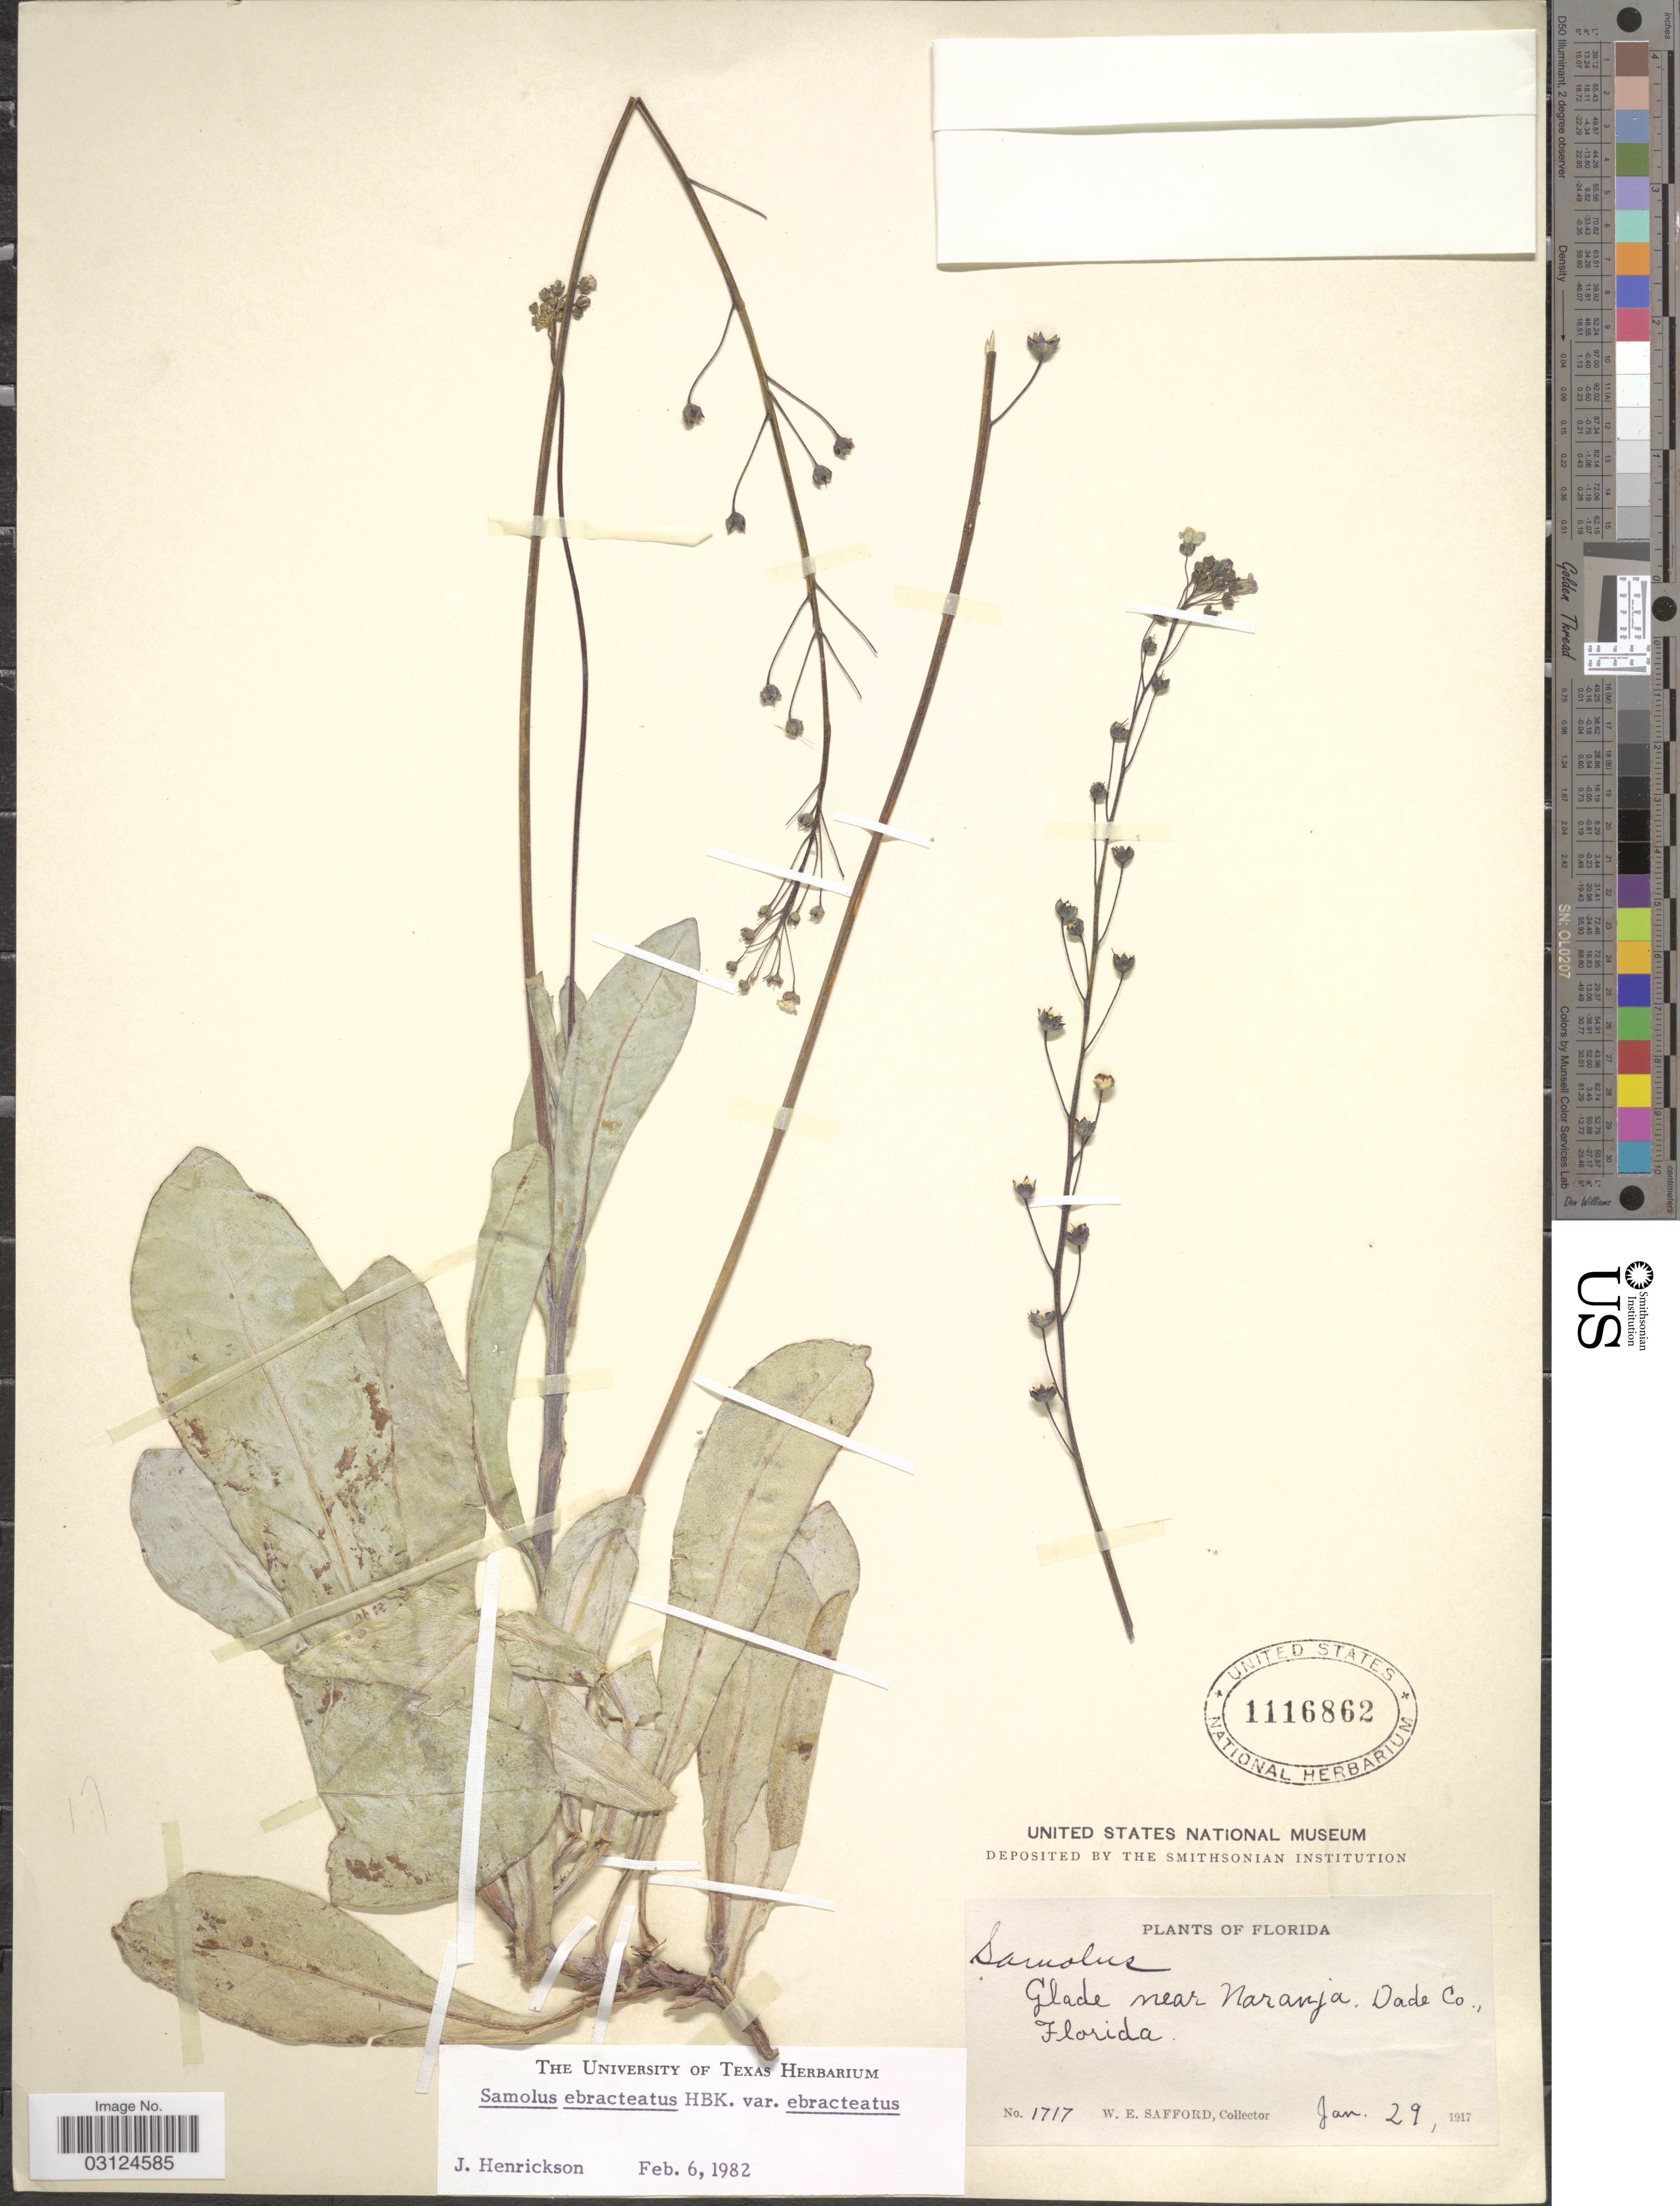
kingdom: Plantae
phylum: Tracheophyta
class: Magnoliopsida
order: Ericales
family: Primulaceae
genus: Samolus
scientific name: Samolus ebracteatus subsp. ebracteatus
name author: Kunth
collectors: W. E. Safford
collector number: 1717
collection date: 1917-01-29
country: United States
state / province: Florida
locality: Glade near Naranja. Dade Co.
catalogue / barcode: US 1116862